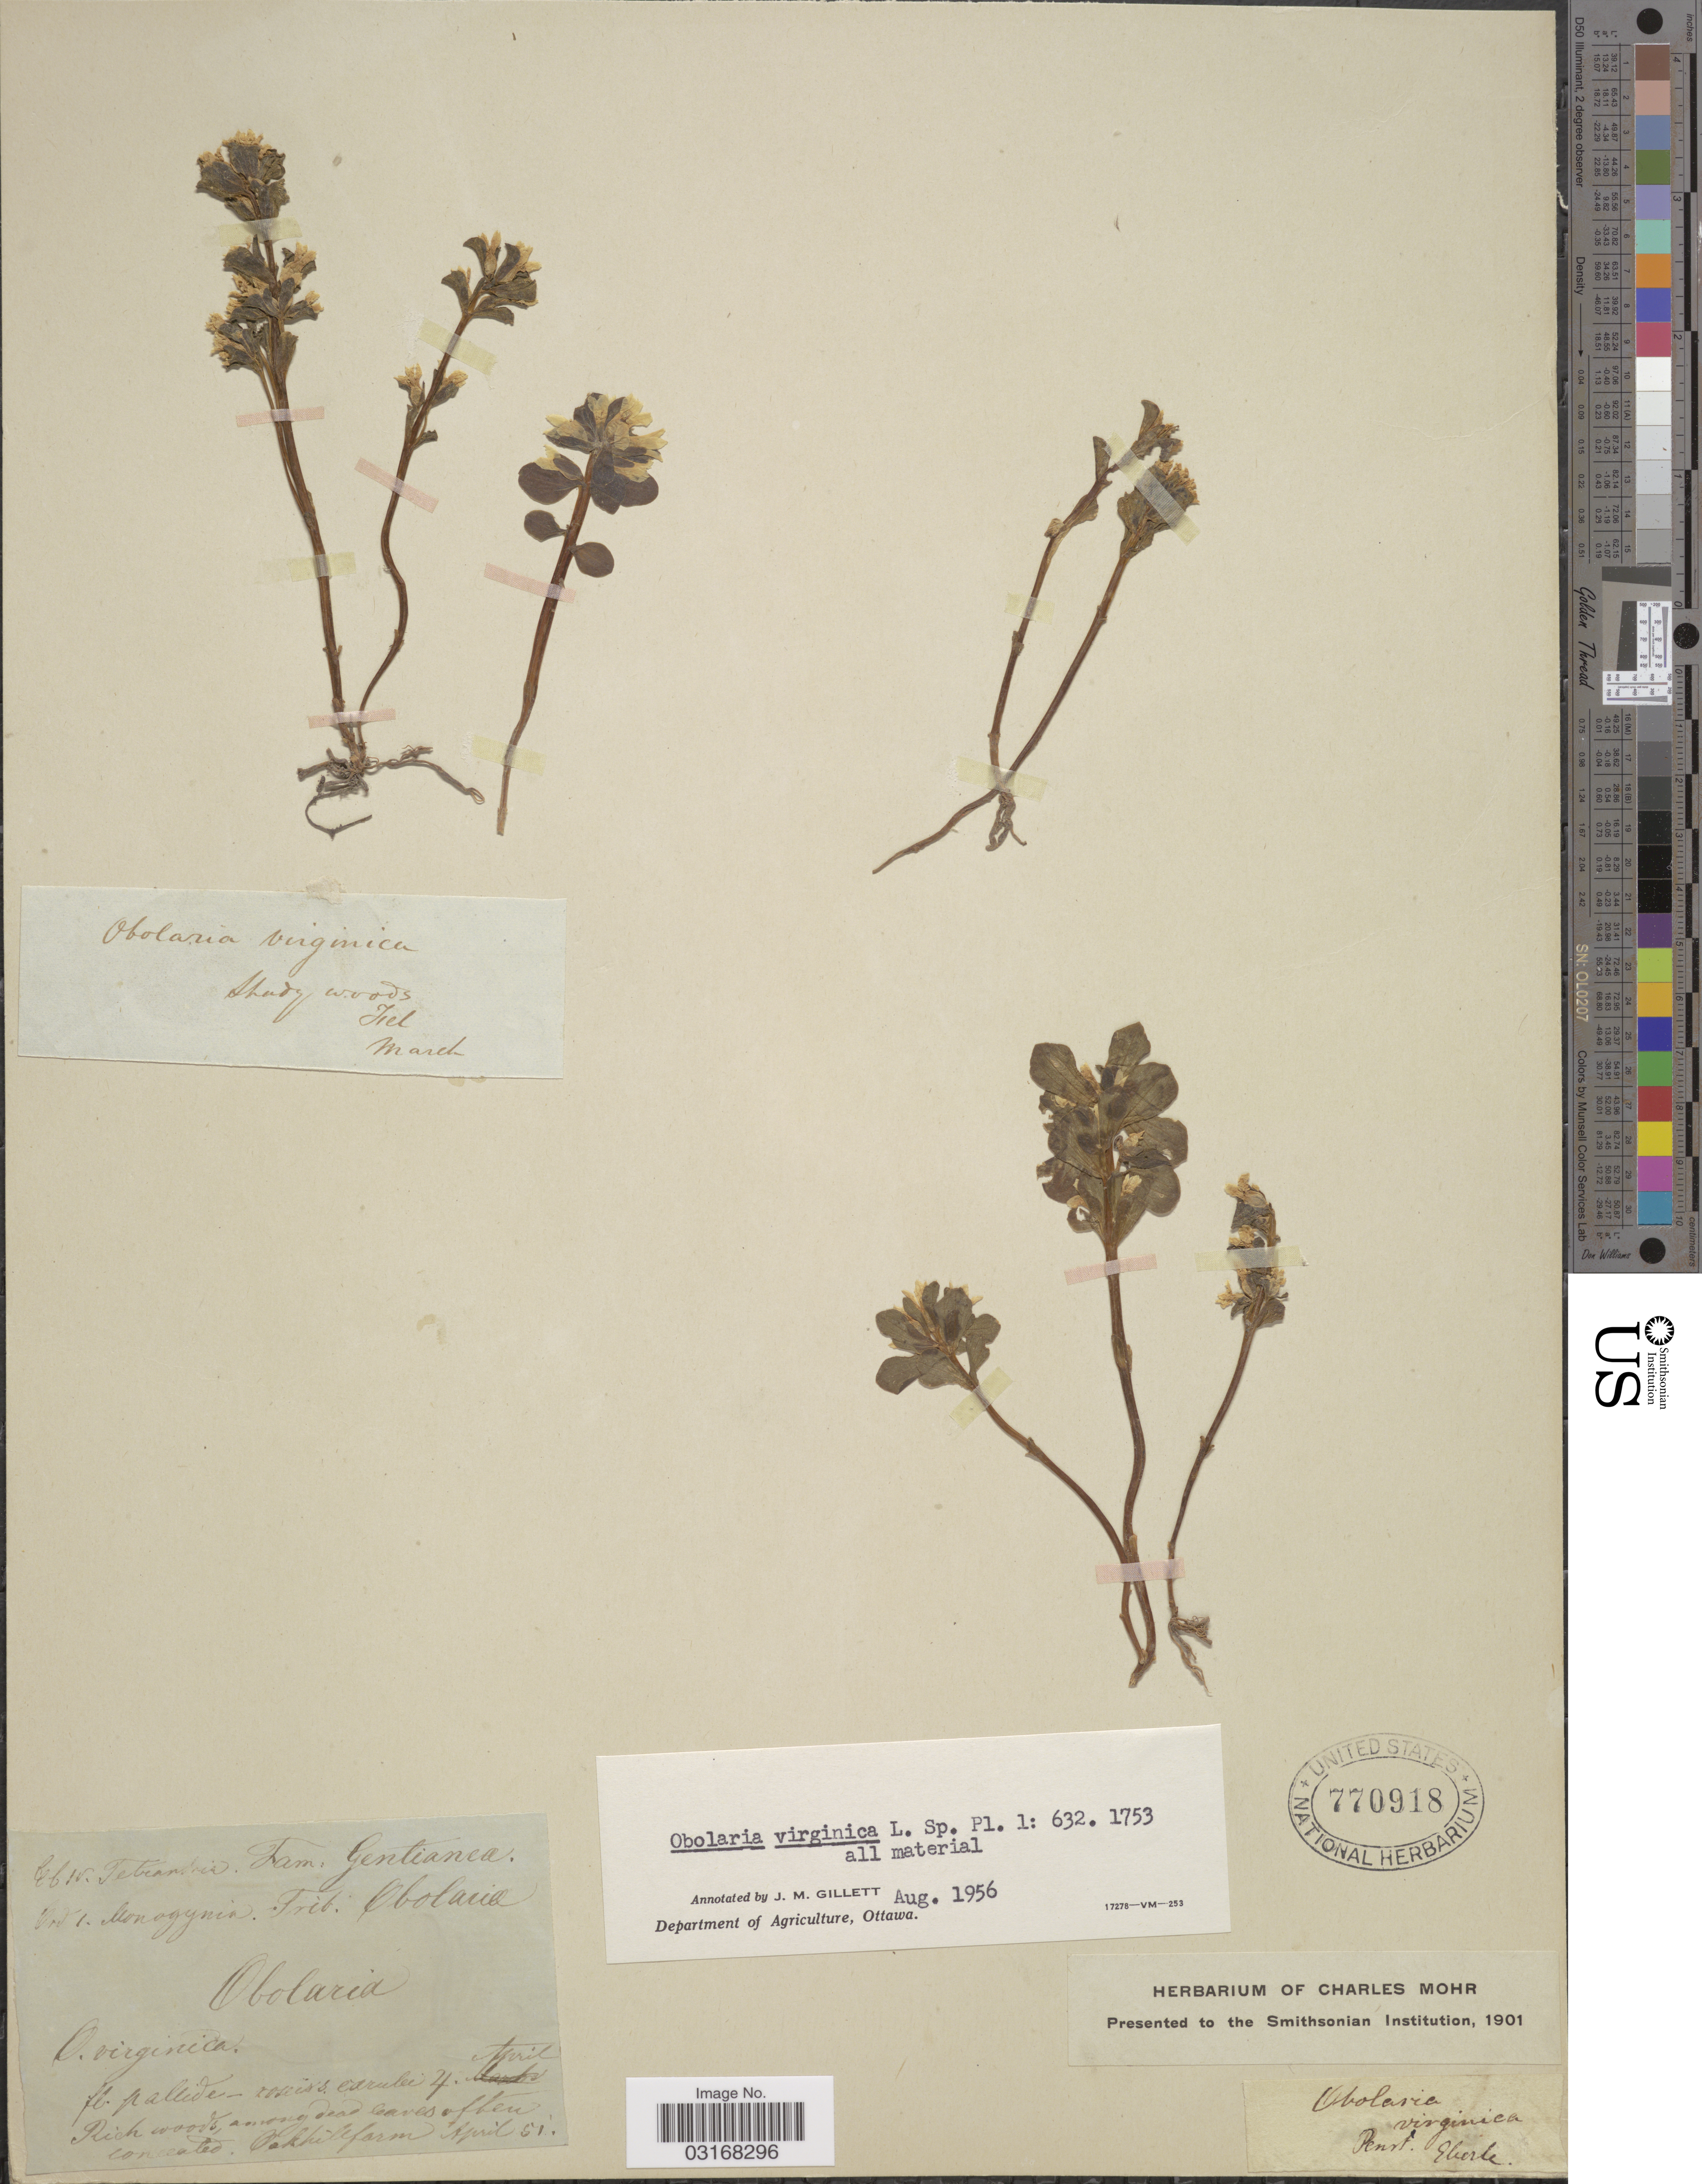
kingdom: Plantae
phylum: Tracheophyta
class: Magnoliopsida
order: Gentianales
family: Gentianaceae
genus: Obolaria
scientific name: Obolaria virginica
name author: L.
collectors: Eberle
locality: Oakhill farm. Fiel [interpreted] [unsure placement]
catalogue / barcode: US 770918